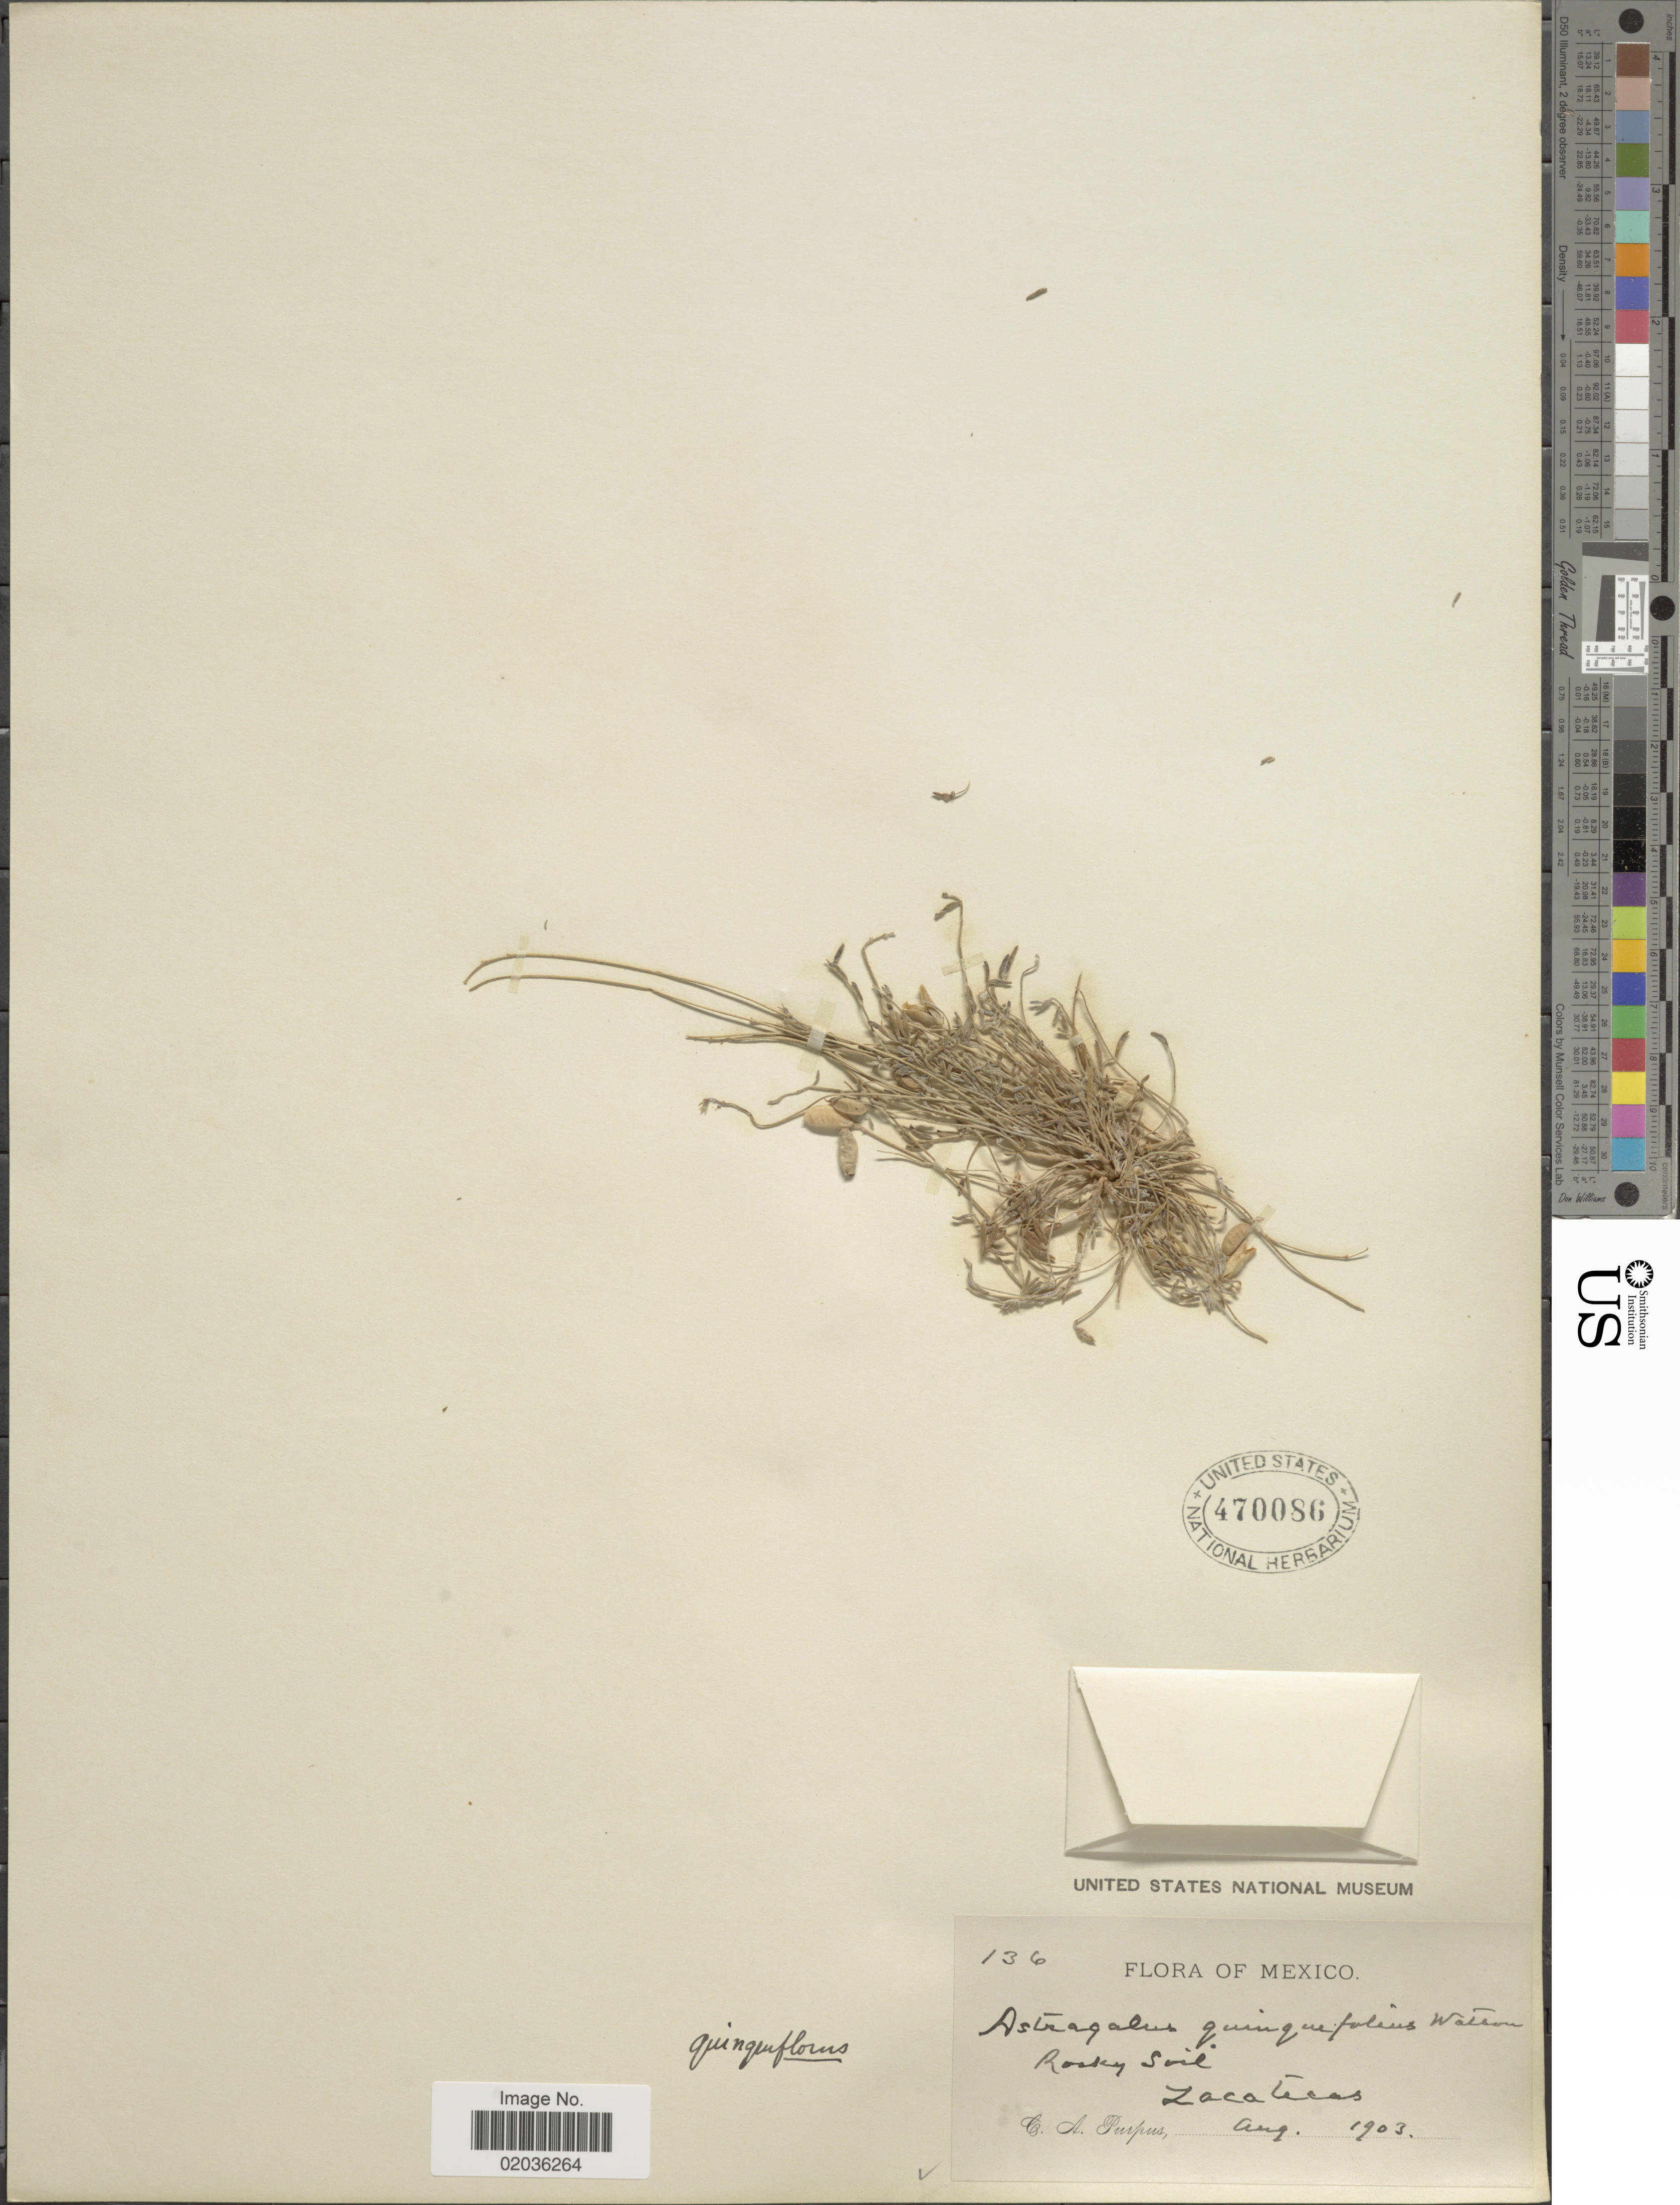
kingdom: Plantae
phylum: Tracheophyta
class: Magnoliopsida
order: Fabales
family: Fabaceae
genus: Astragalus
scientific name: Astragalus quinqueflorus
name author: S. Watson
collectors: C. A. Purpus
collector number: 136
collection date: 1903-08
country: Mexico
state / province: Zacatecas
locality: Rocky soil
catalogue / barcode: US 470086